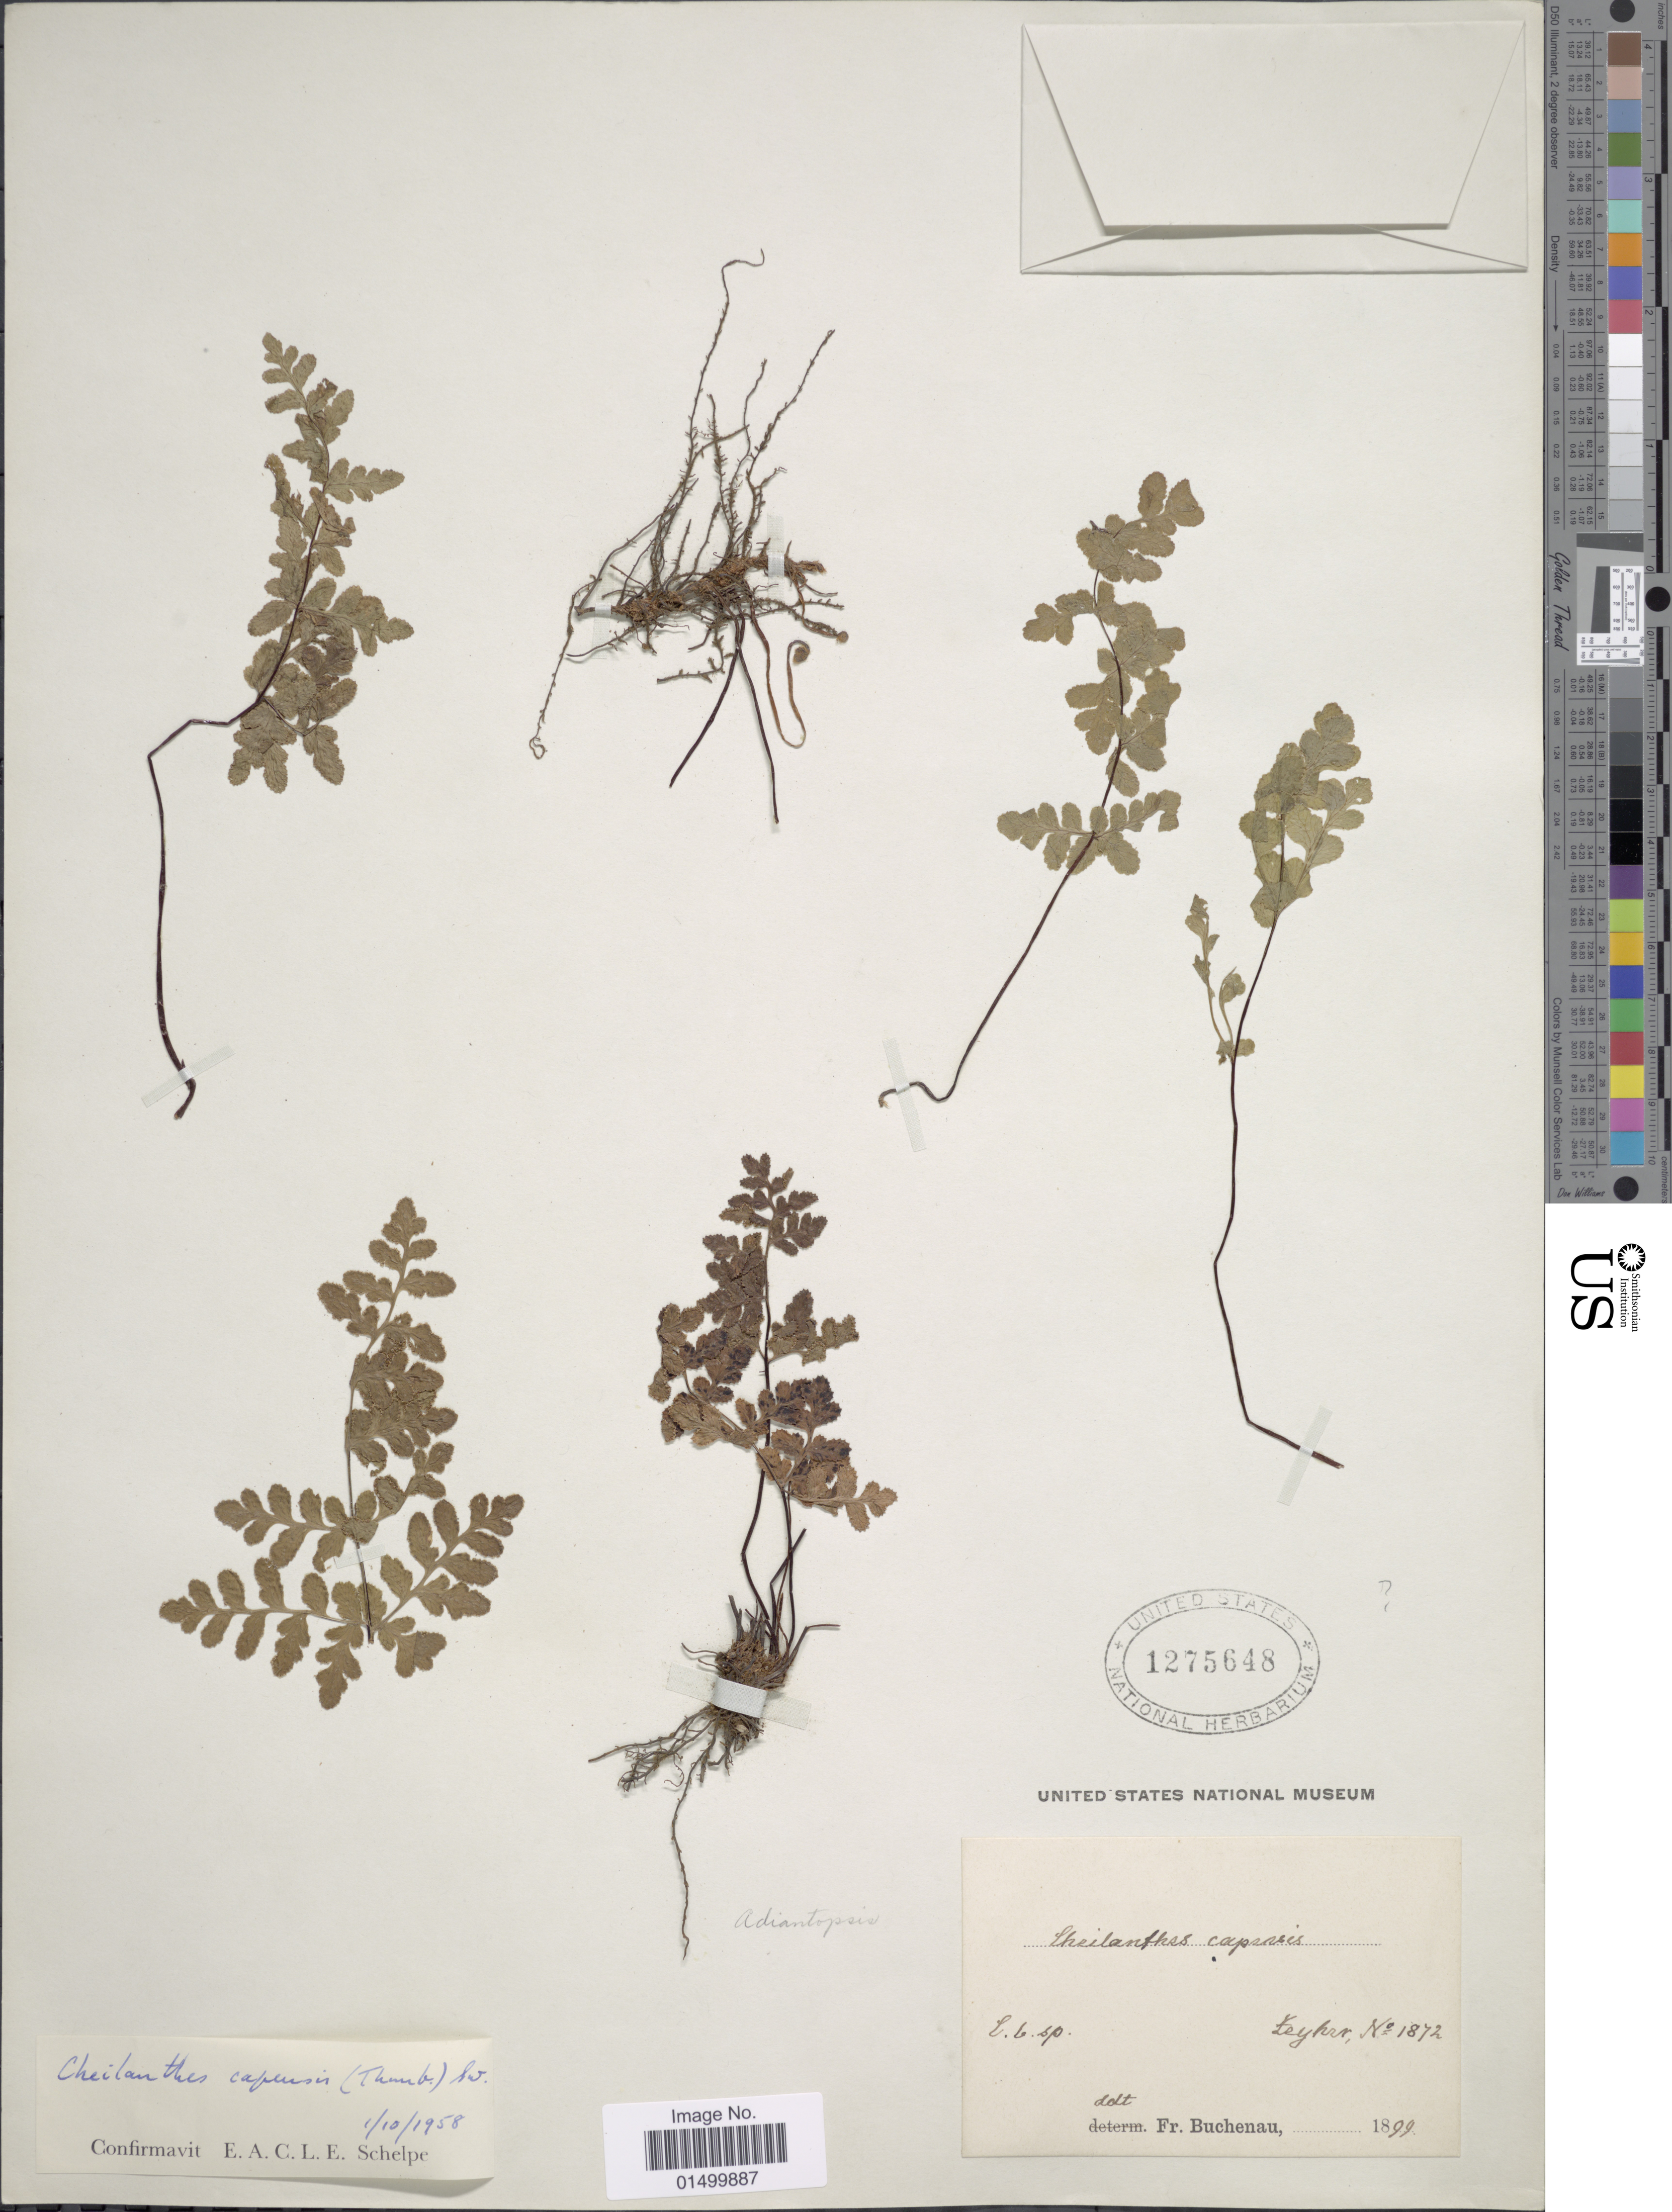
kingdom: Plantae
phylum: Tracheophyta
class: Polypodiopsida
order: Polypodiales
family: Pteridaceae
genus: Cheilanthes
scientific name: Cheilanthes capensis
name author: (Thunb.) Sw.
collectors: -. Zeyher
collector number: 1872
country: South Africa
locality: E.b.sp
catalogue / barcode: US 1275648